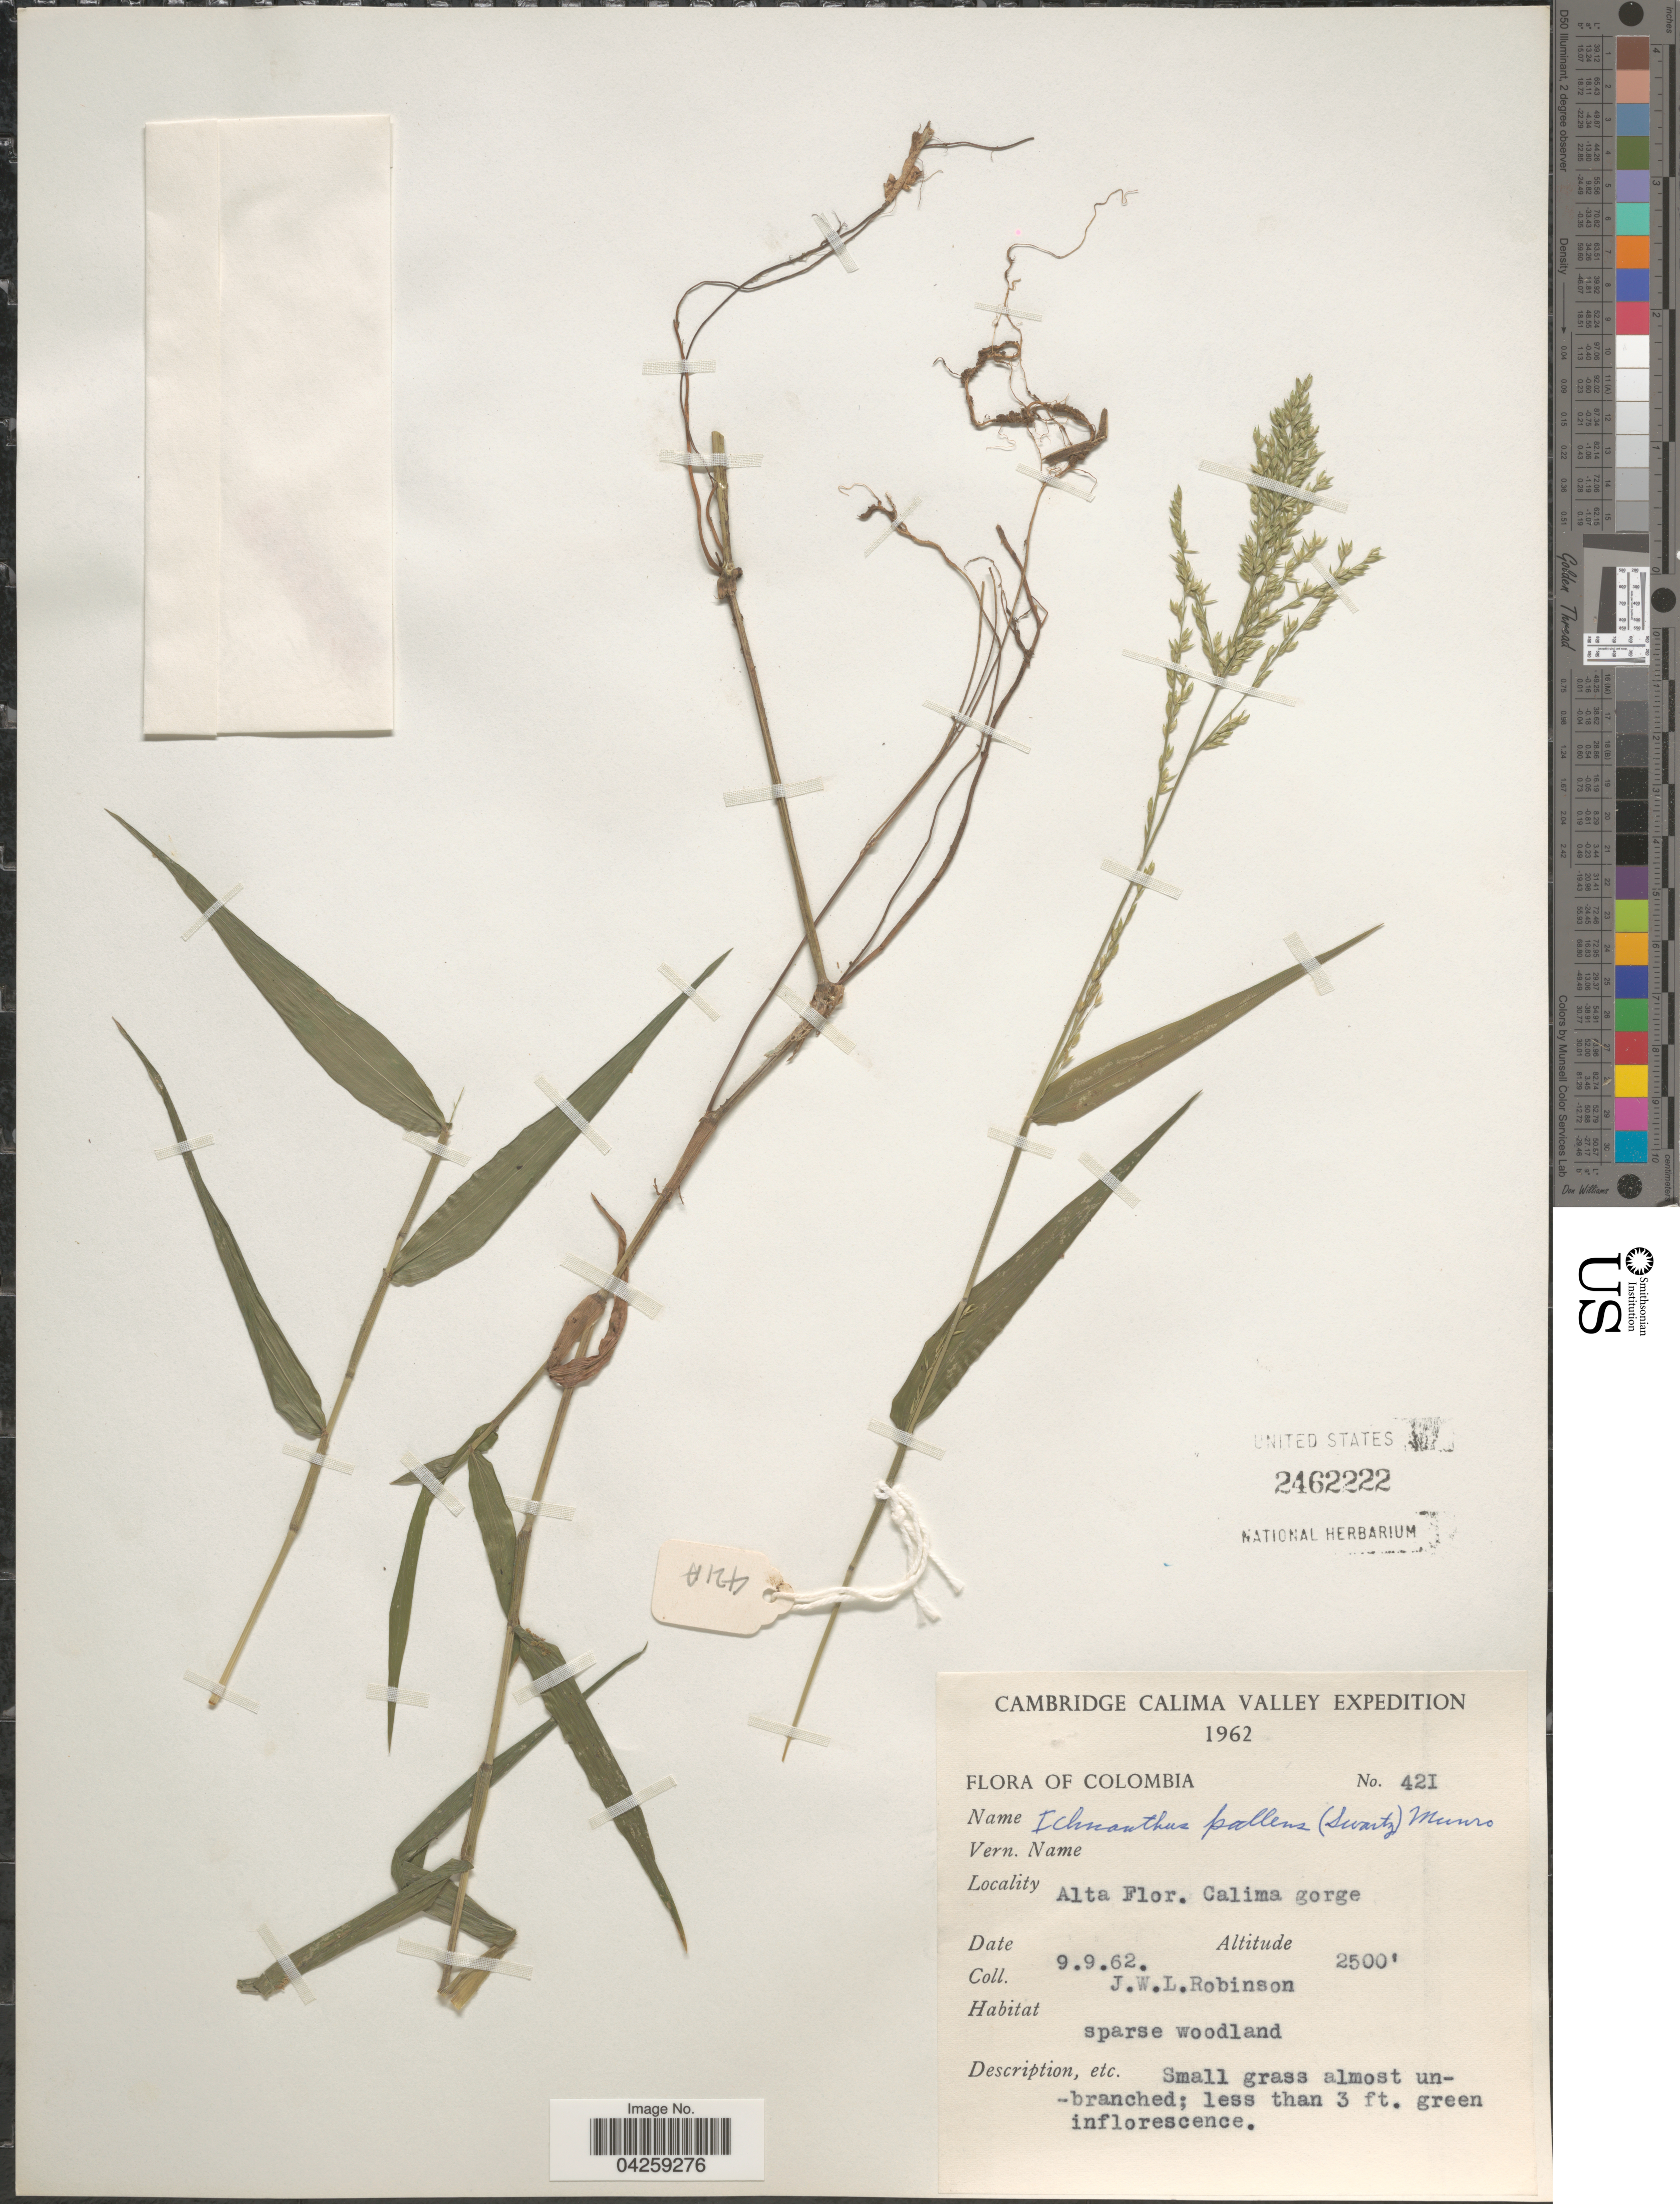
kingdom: Plantae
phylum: Tracheophyta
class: Liliopsida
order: Poales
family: Poaceae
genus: Ichnanthus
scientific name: Ichnanthus pallens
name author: (Sw.) Munro ex Benth.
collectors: J. W. Robinson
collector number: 421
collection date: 1962-09-09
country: Colombia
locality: Cambridge Calima Valley Expedition 1962. Alta Flor. Calima gorge.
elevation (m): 762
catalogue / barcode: US 2462222